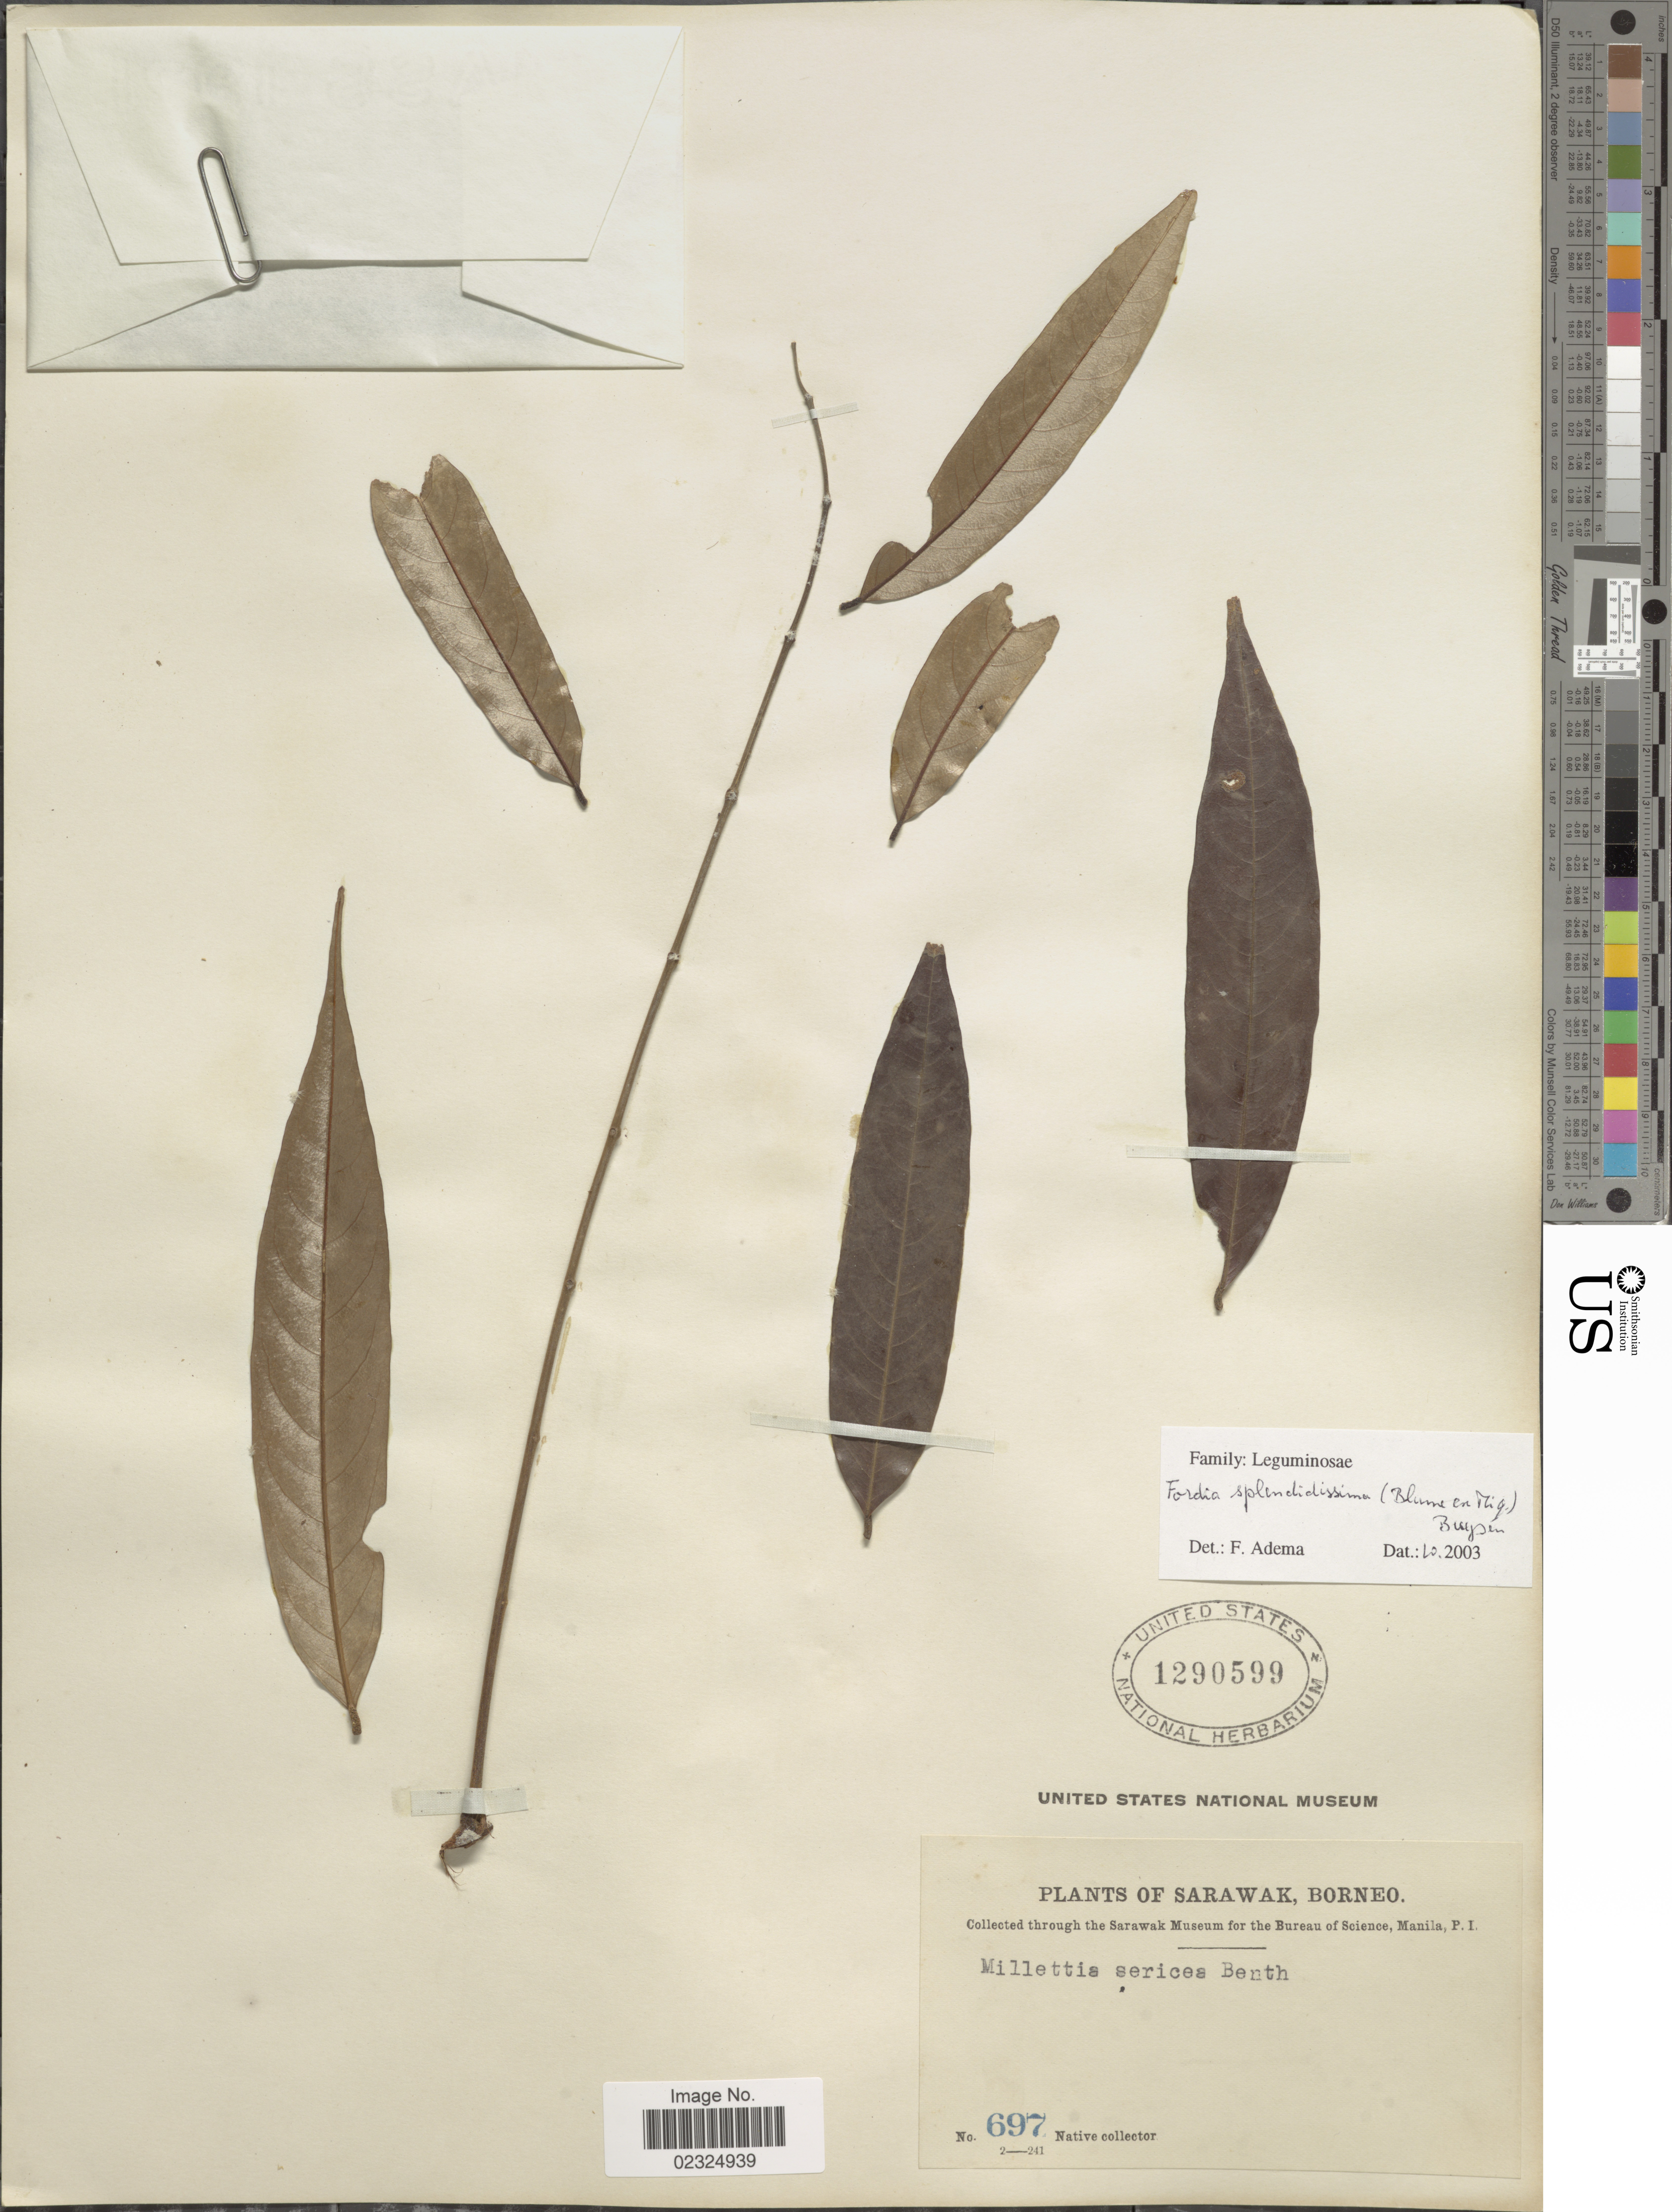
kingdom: Plantae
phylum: Tracheophyta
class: Magnoliopsida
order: Fabales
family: Fabaceae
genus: Fordia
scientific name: Fordia splendidissima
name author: (Blume ex Miq.) Buysen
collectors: Native collector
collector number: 697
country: Malaysia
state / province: Sarawak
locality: Borneo.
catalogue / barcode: US 1290599